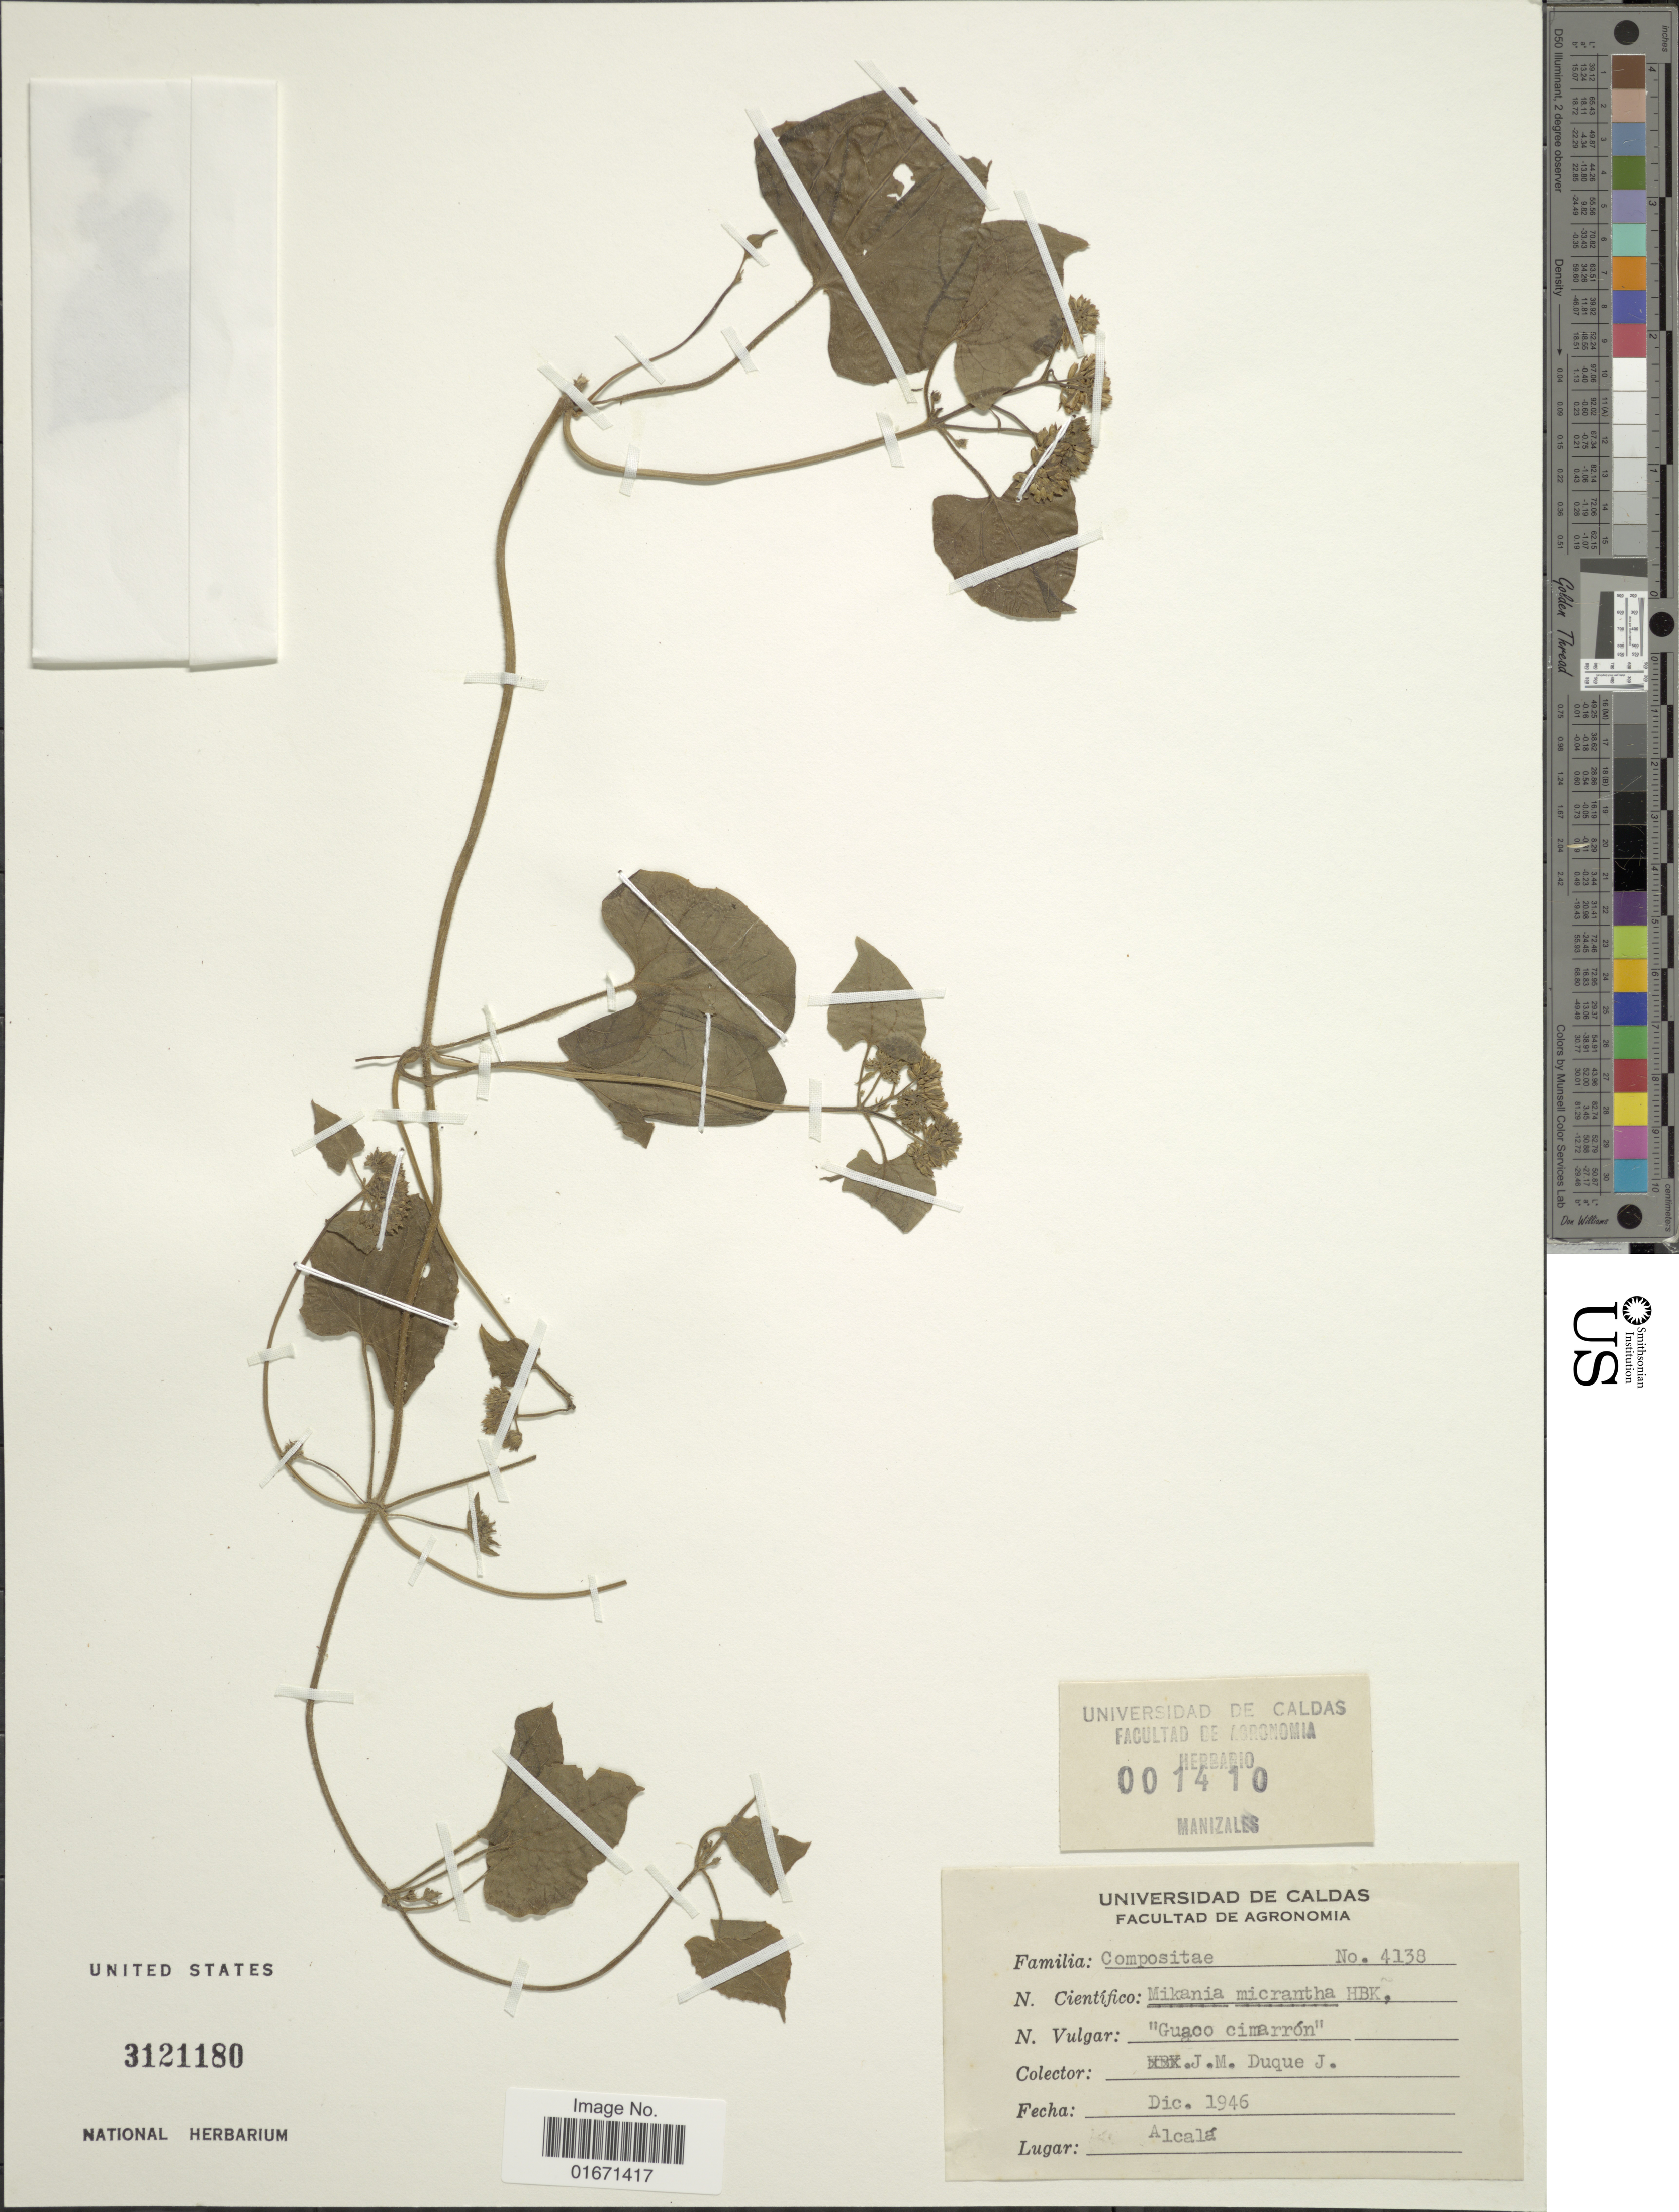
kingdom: Plantae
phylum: Tracheophyta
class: Magnoliopsida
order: Asterales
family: Asteraceae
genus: Mikania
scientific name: Mikania micrantha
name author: Kunth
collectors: J. M. Duque Jaramillo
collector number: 4138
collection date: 1946-12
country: Colombia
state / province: Valle del Cauca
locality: Alcalá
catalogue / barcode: US 3121180